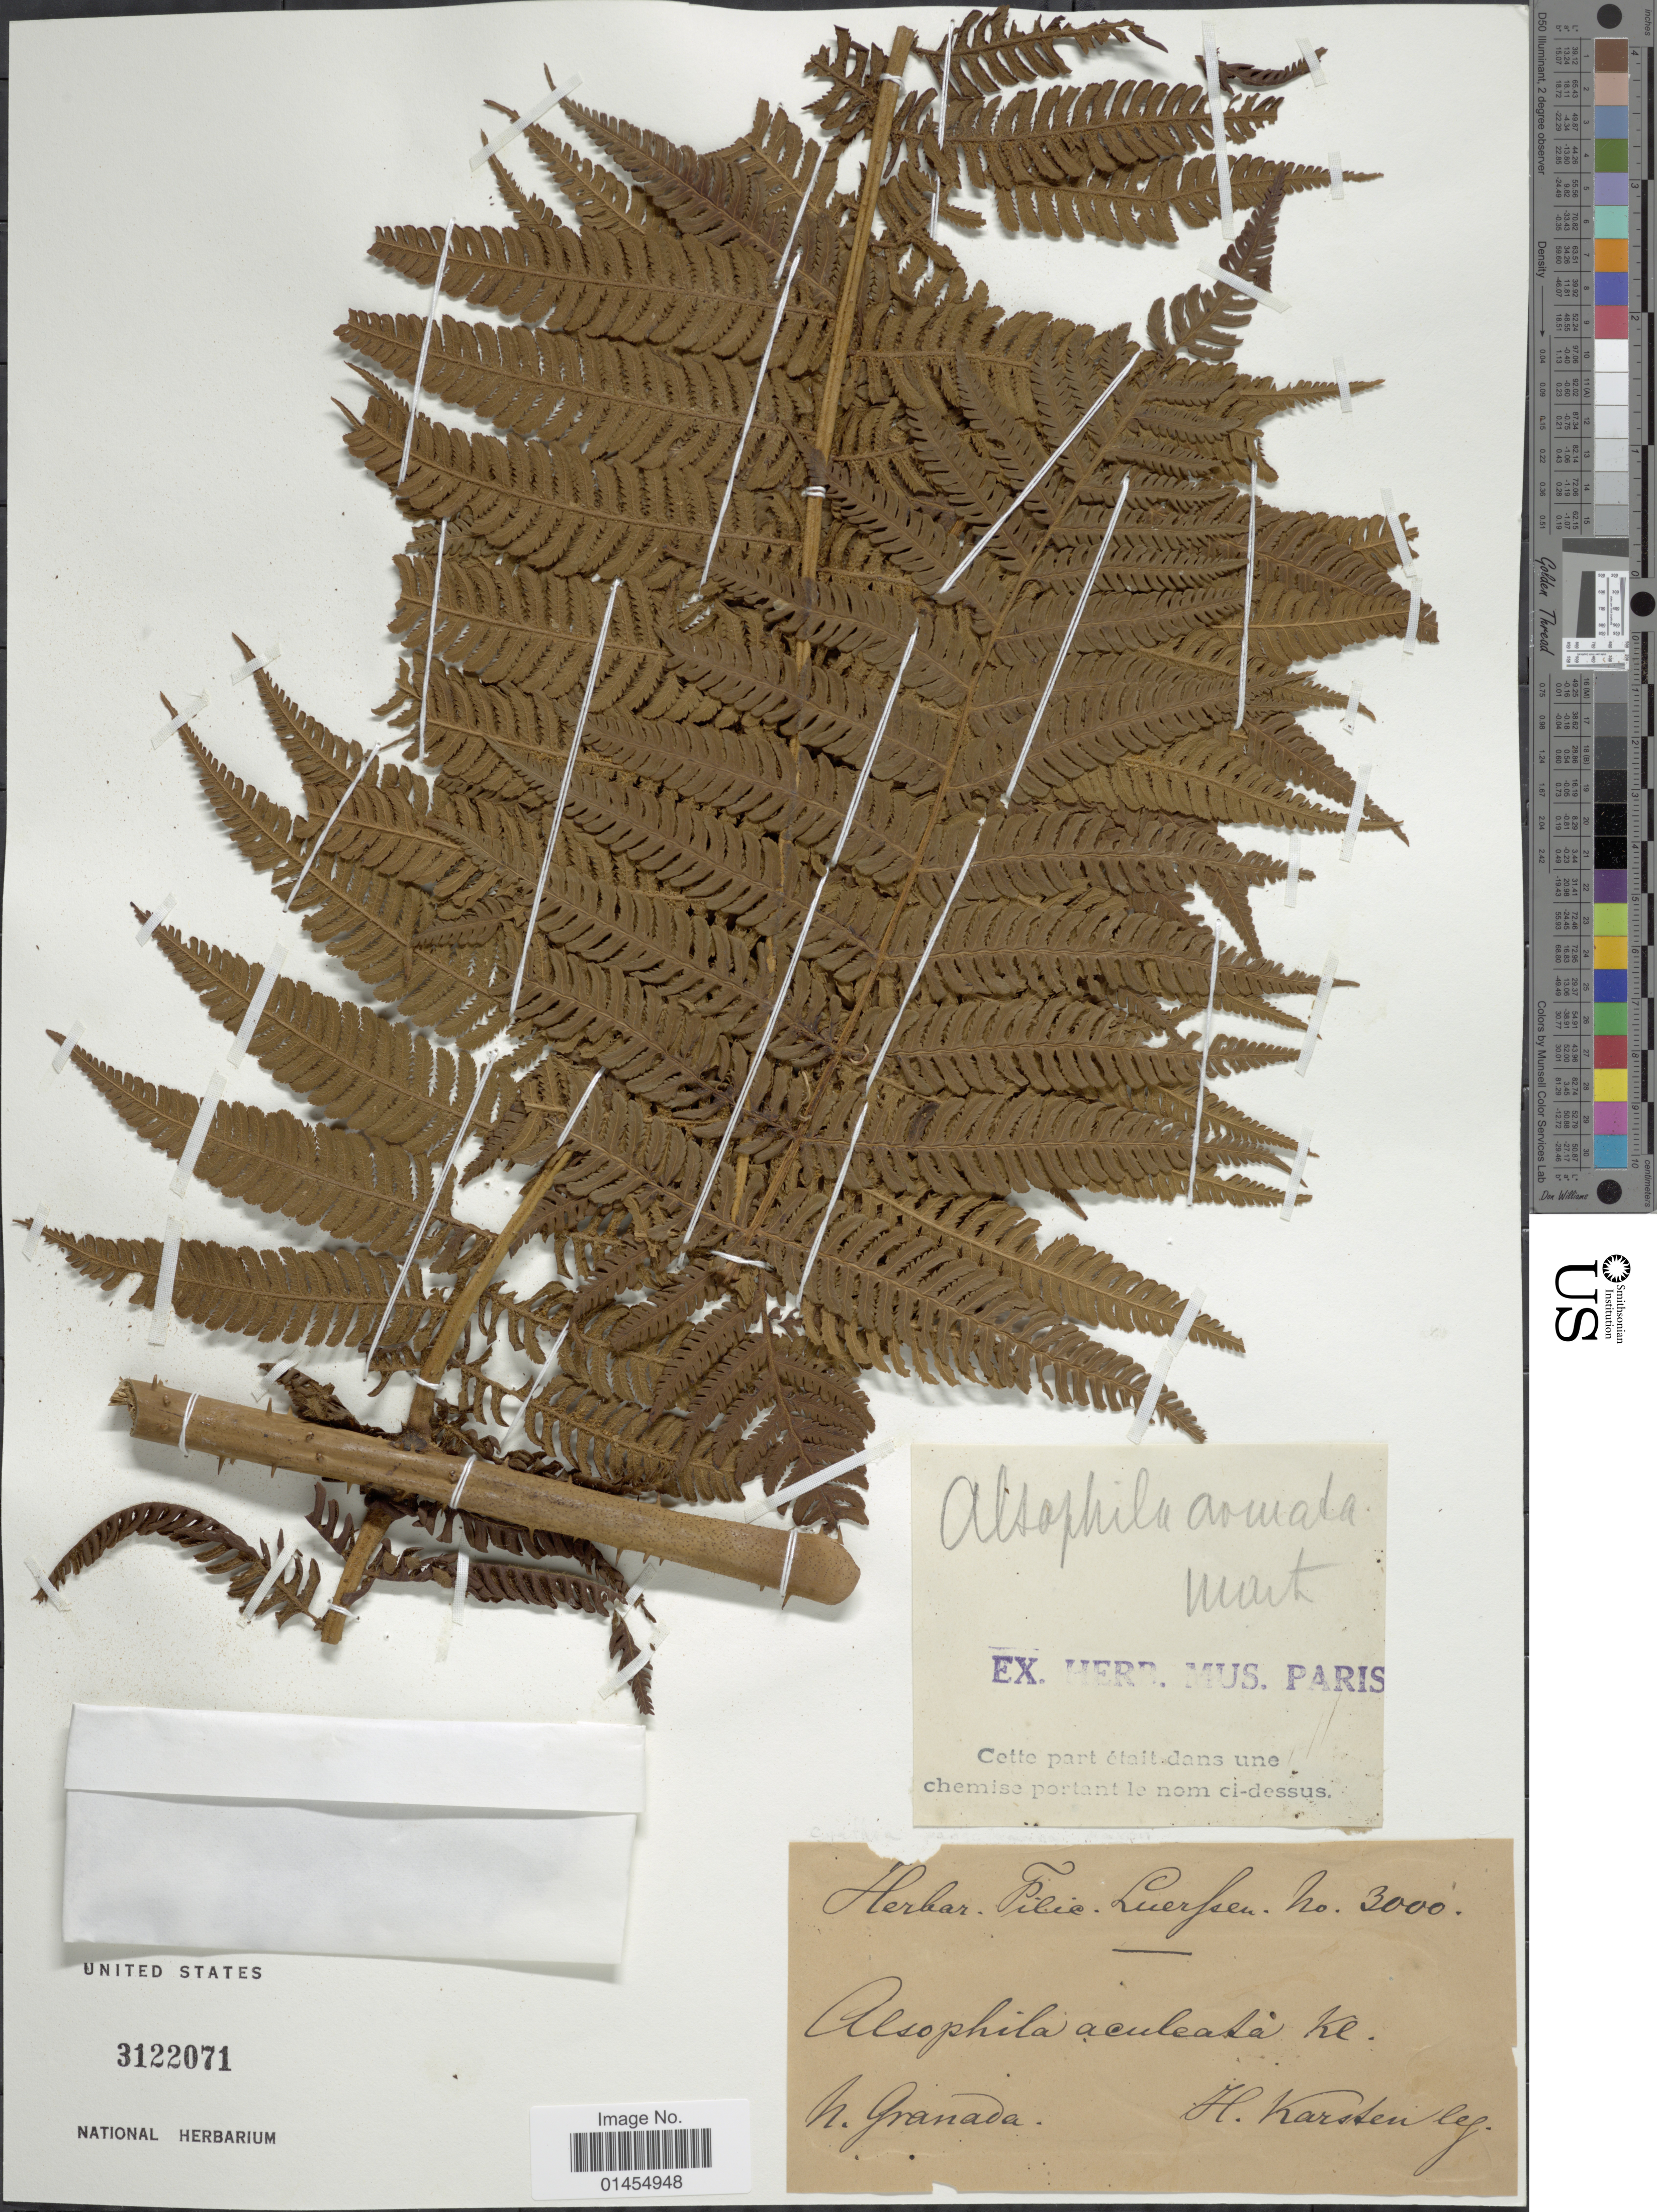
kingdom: Plantae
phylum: Tracheophyta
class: Polypodiopsida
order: Cyatheales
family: Cyatheaceae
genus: Alsophila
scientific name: Alsophila armata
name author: (Sw.) C. Presl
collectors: H. Karsten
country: Colombia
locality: N. Granada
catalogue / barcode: US 3122071